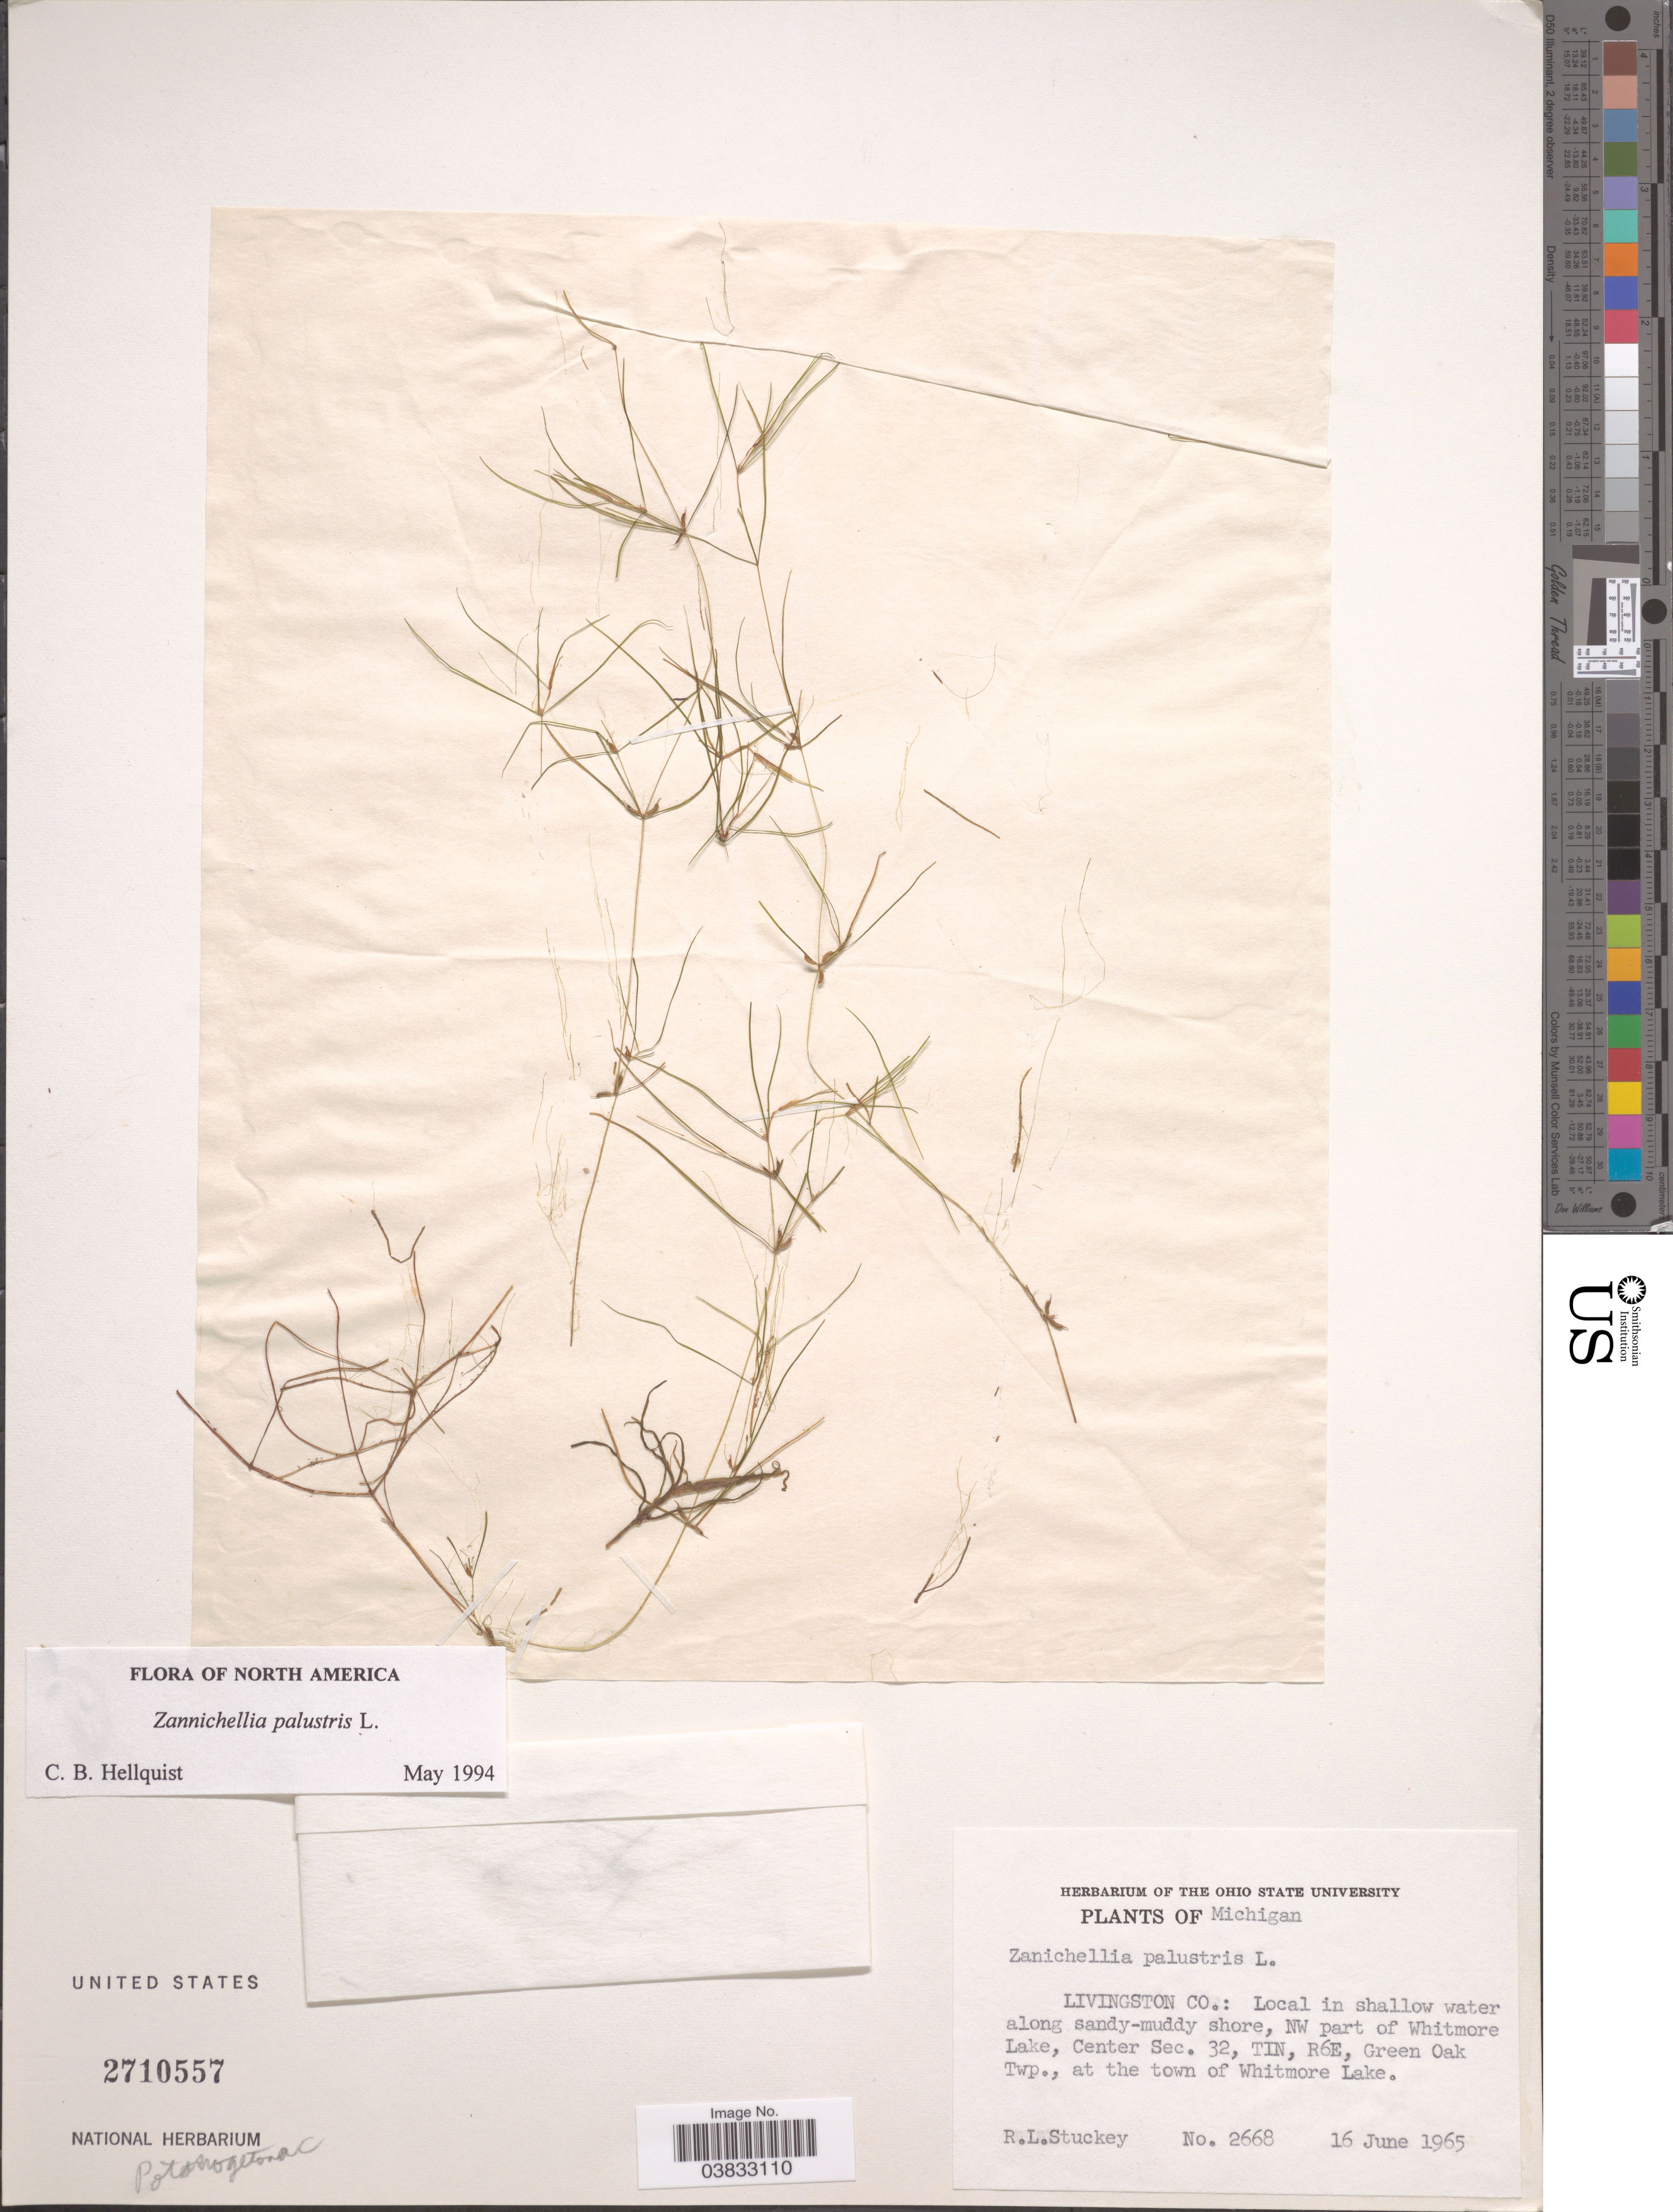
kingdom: Plantae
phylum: Tracheophyta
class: Liliopsida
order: Alismatales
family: Potamogetonaceae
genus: Zannichellia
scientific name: Zannichellia palustris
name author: L.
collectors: R. L. Stuckey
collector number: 2668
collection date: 1965-06-16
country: United States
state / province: Michigan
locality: Livingston Co.: Local in shallow water along sandy-muddy shore, NW part of Whitmore Lake, Center Sec. 32, T1N, R6E, Green Oak Twp., at the town of Whitmore Lake.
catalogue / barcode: US 2710557